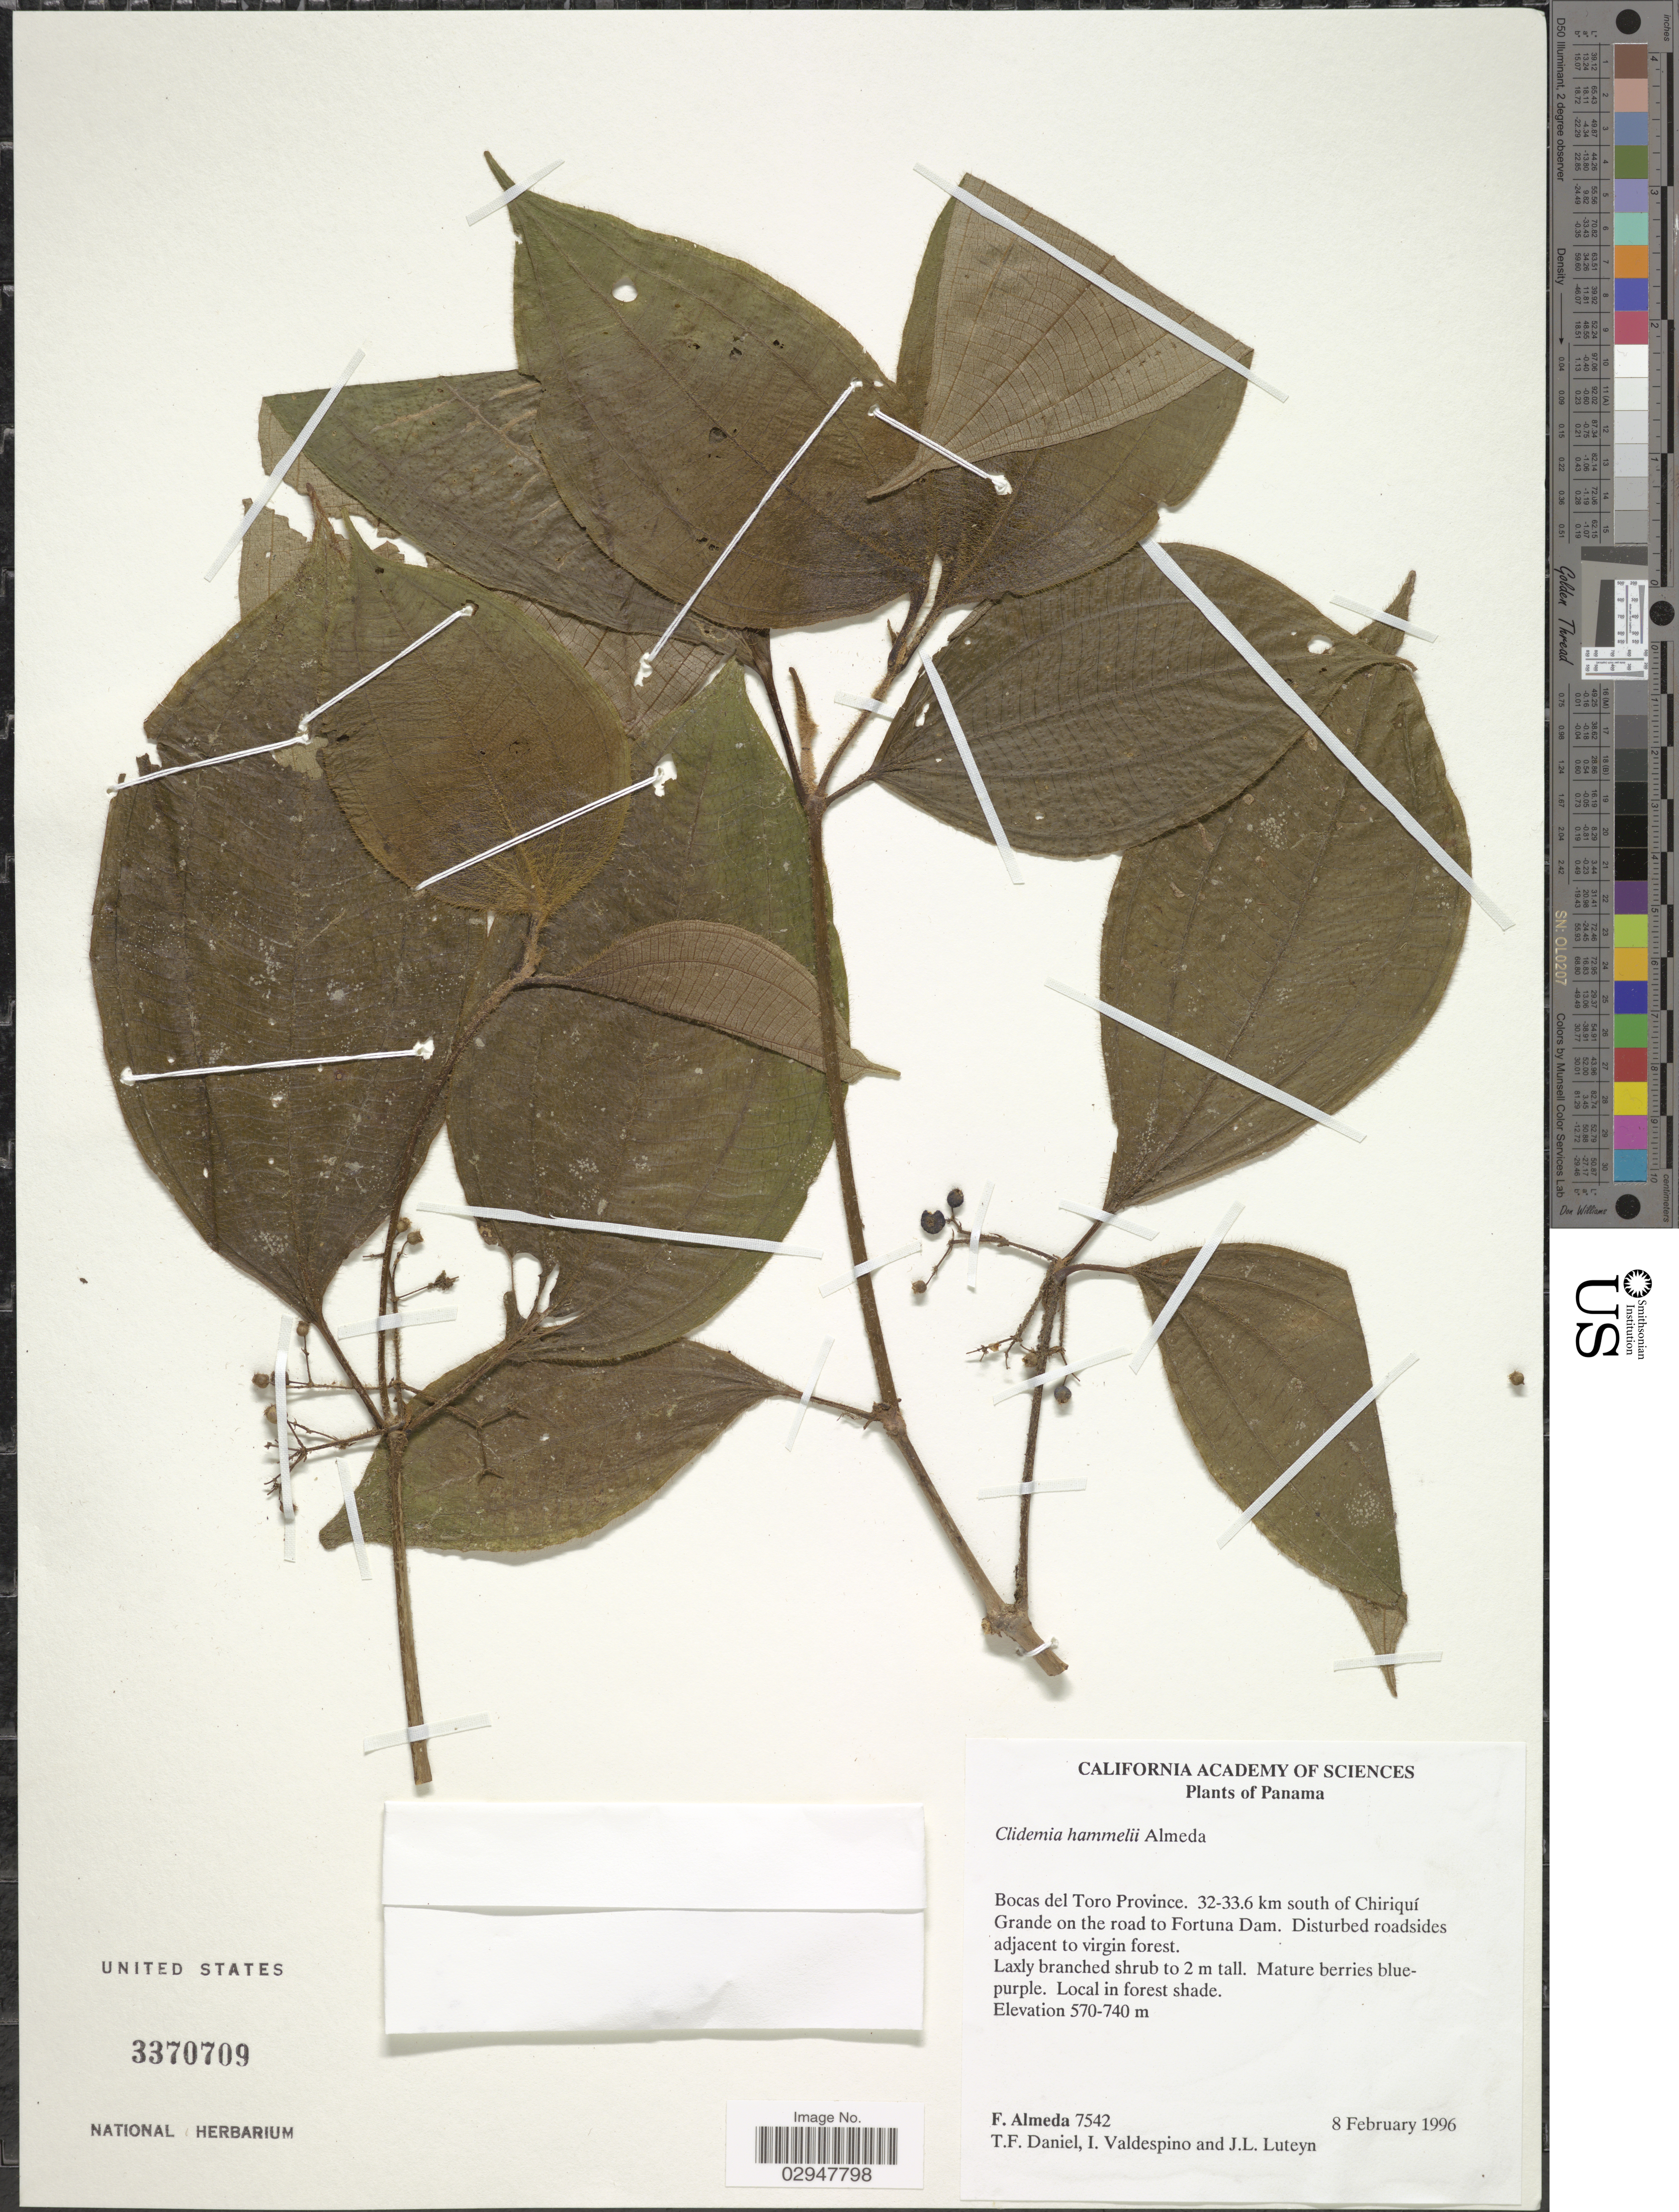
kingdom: Plantae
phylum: Tracheophyta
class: Magnoliopsida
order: Myrtales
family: Melastomataceae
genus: Clidemia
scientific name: Clidemia hammelii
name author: Almeda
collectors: F. Almeda, T. F. Daniel, I. Valdespino & J. Luteyn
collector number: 7542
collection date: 1996-02-08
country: Panama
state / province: Bocas del Toro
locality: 32-33.6 km south of Chiriquí Grande on the road to Fortuna Dam.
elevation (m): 570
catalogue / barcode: US 3370709